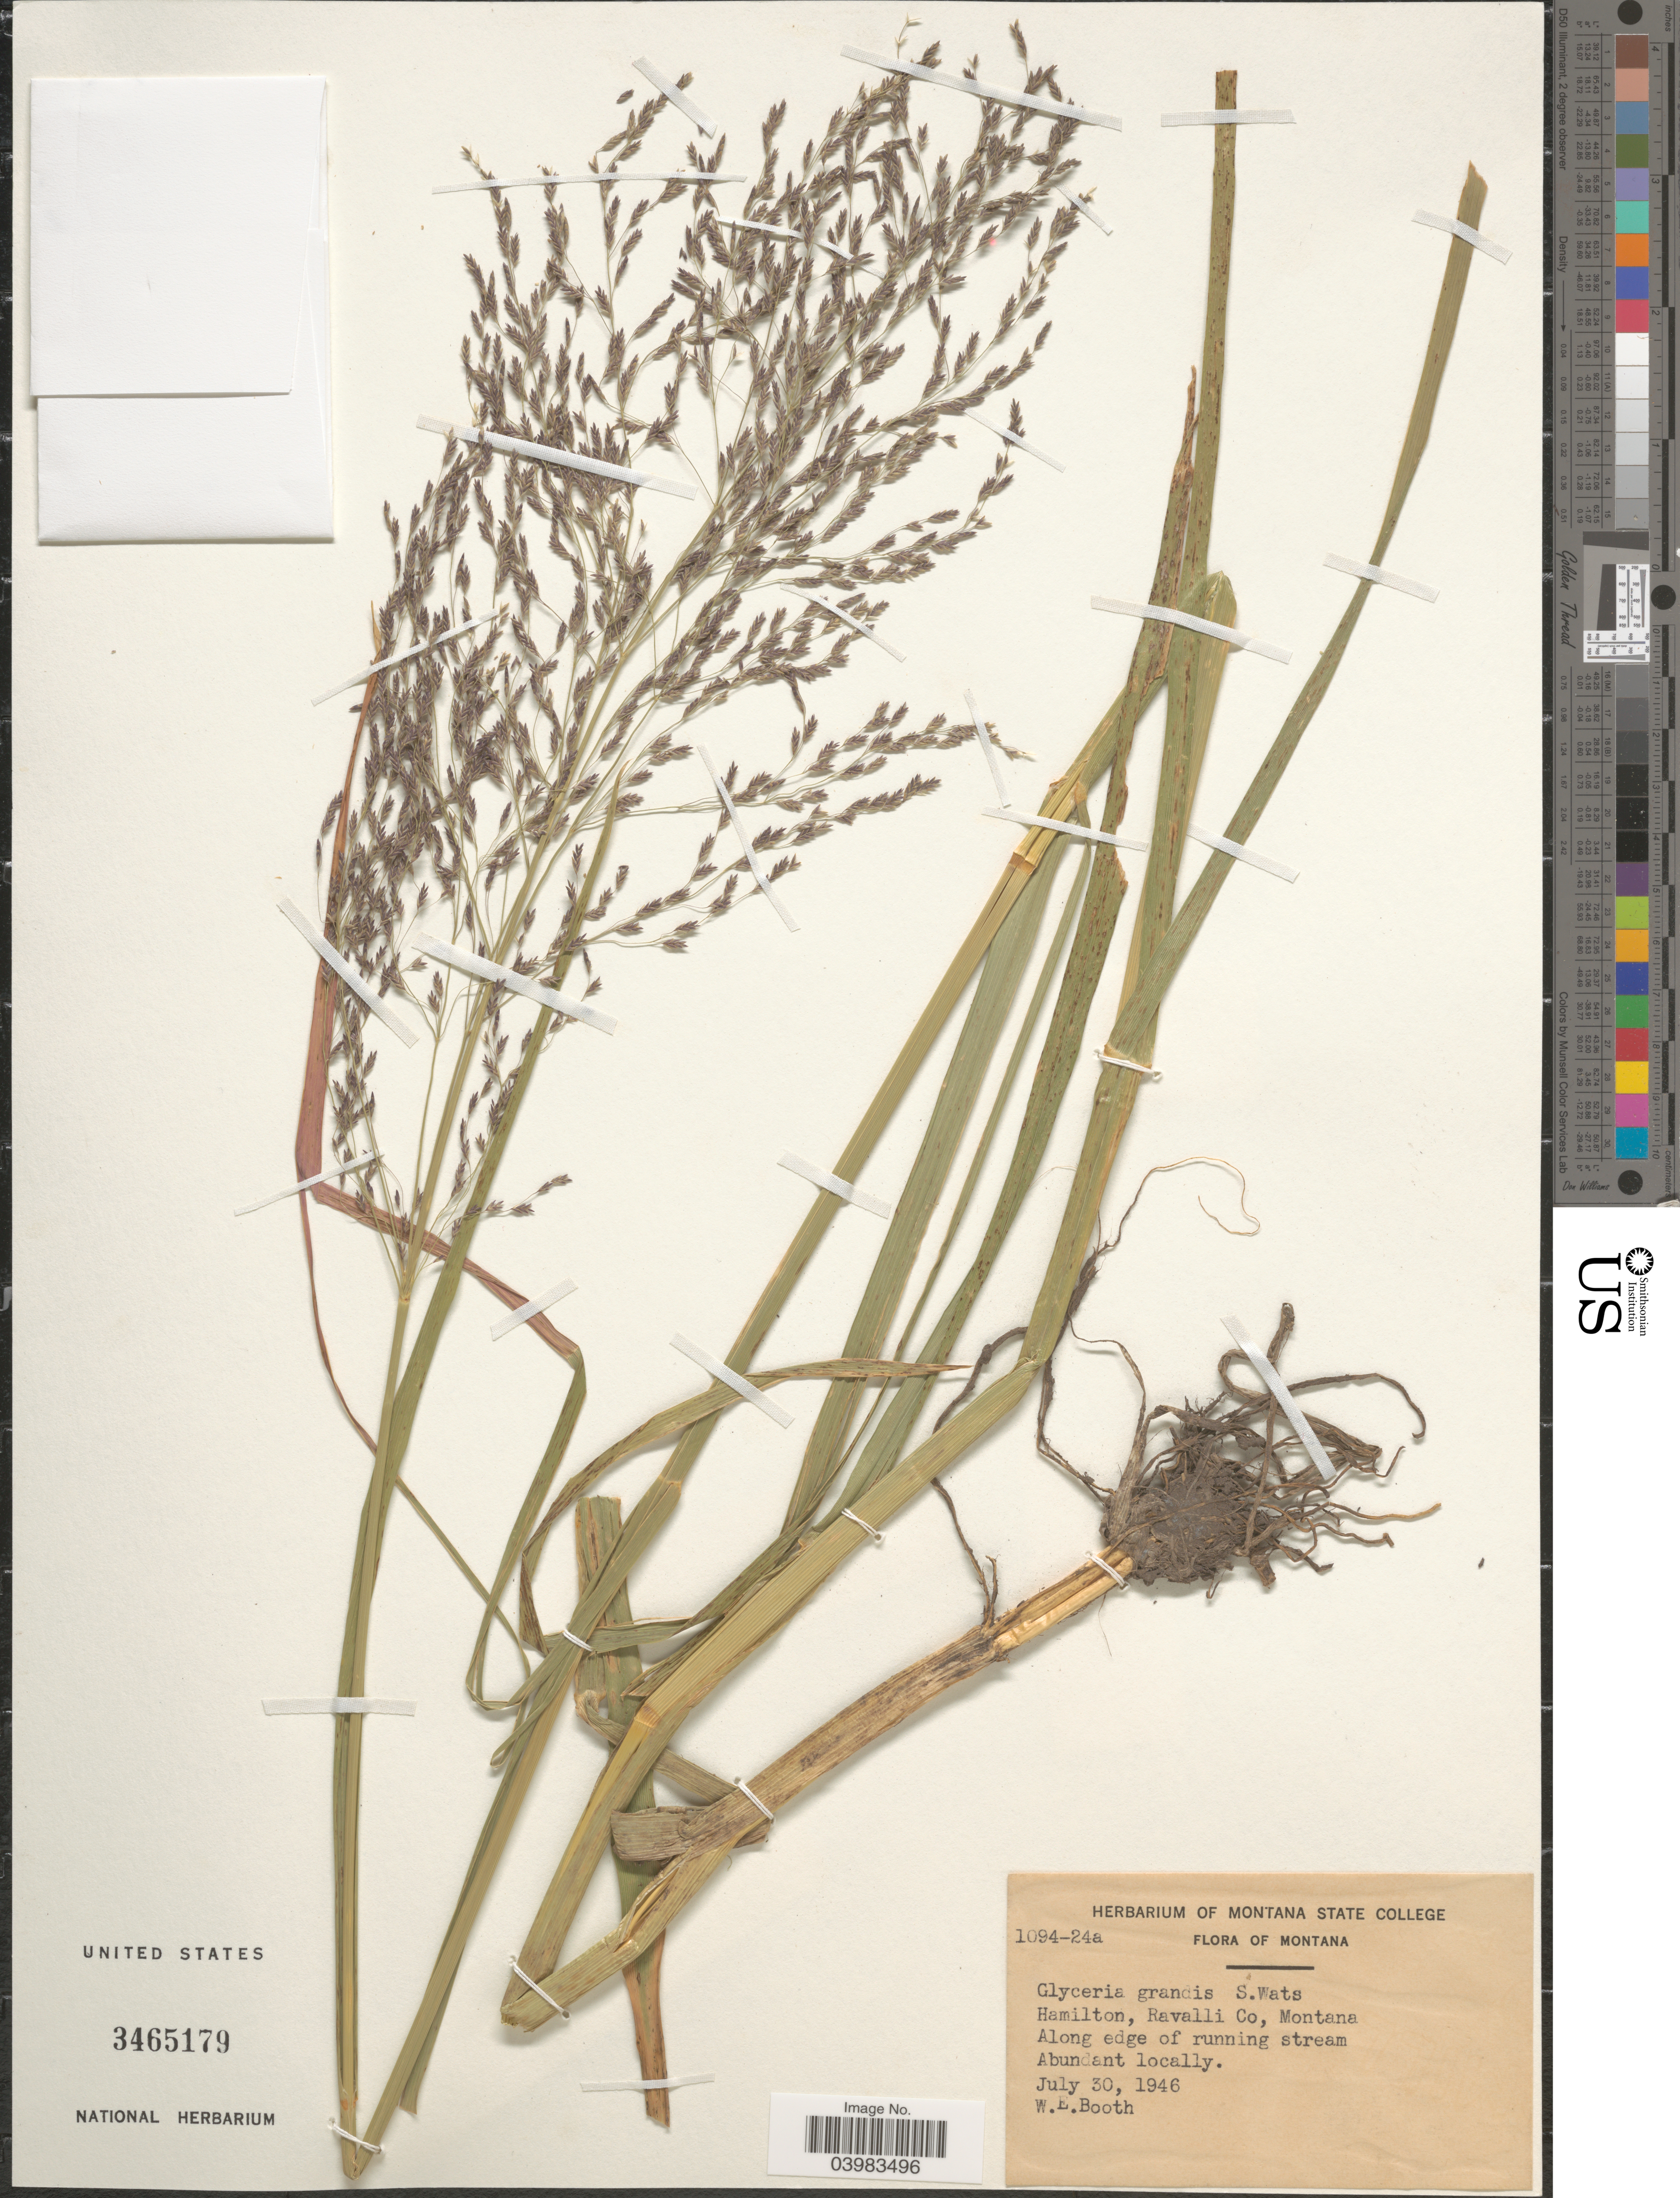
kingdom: Plantae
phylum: Tracheophyta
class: Liliopsida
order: Poales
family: Poaceae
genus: Glyceria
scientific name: Glyceria grandis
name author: S. Watson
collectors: W. Booth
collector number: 1094-24a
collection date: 1946-07-30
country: United States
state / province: Montana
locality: Hamilton, Ravalli Co. Along edge of running stream.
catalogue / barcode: US 3465179